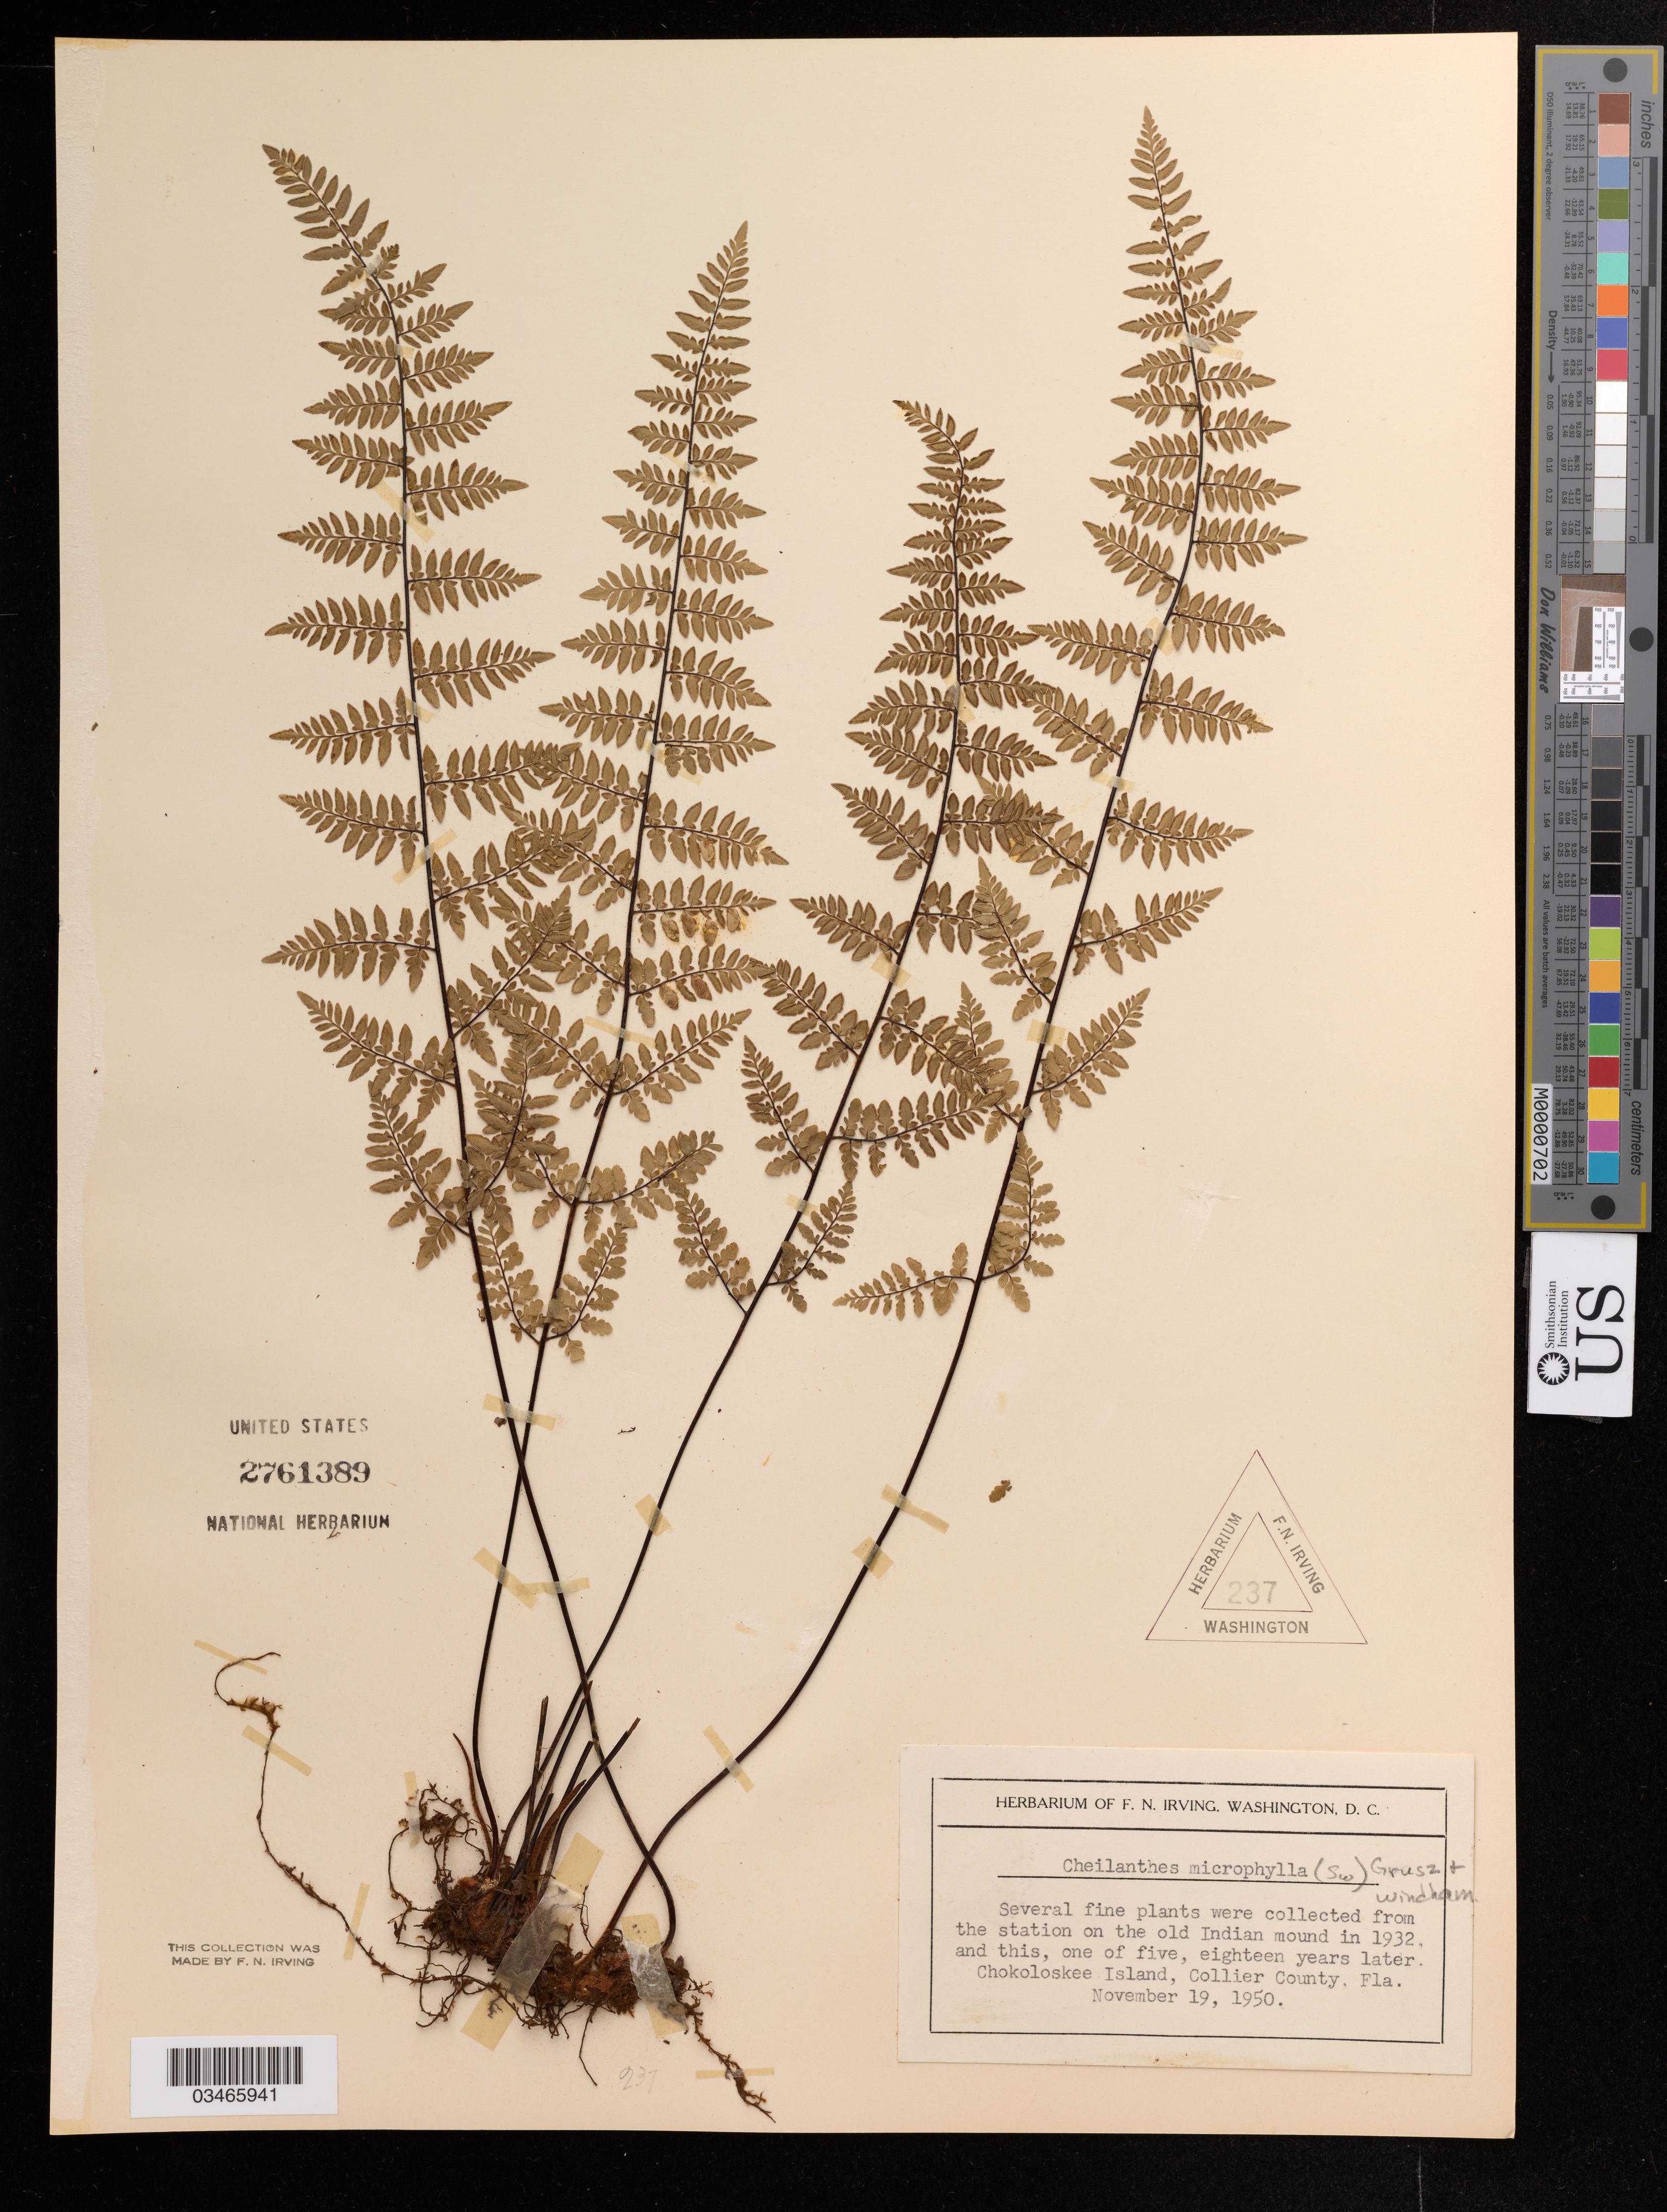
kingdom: Plantae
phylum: Tracheophyta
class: Polypodiopsida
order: Polypodiales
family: Pteridaceae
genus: Cheilanthes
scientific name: Cheilanthes microphylla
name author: (Sw.) Sw.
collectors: F. Irving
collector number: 237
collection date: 1950-11-19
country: United States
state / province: Florida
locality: Chokoloskee Island, Collier County.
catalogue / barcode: US 2761389